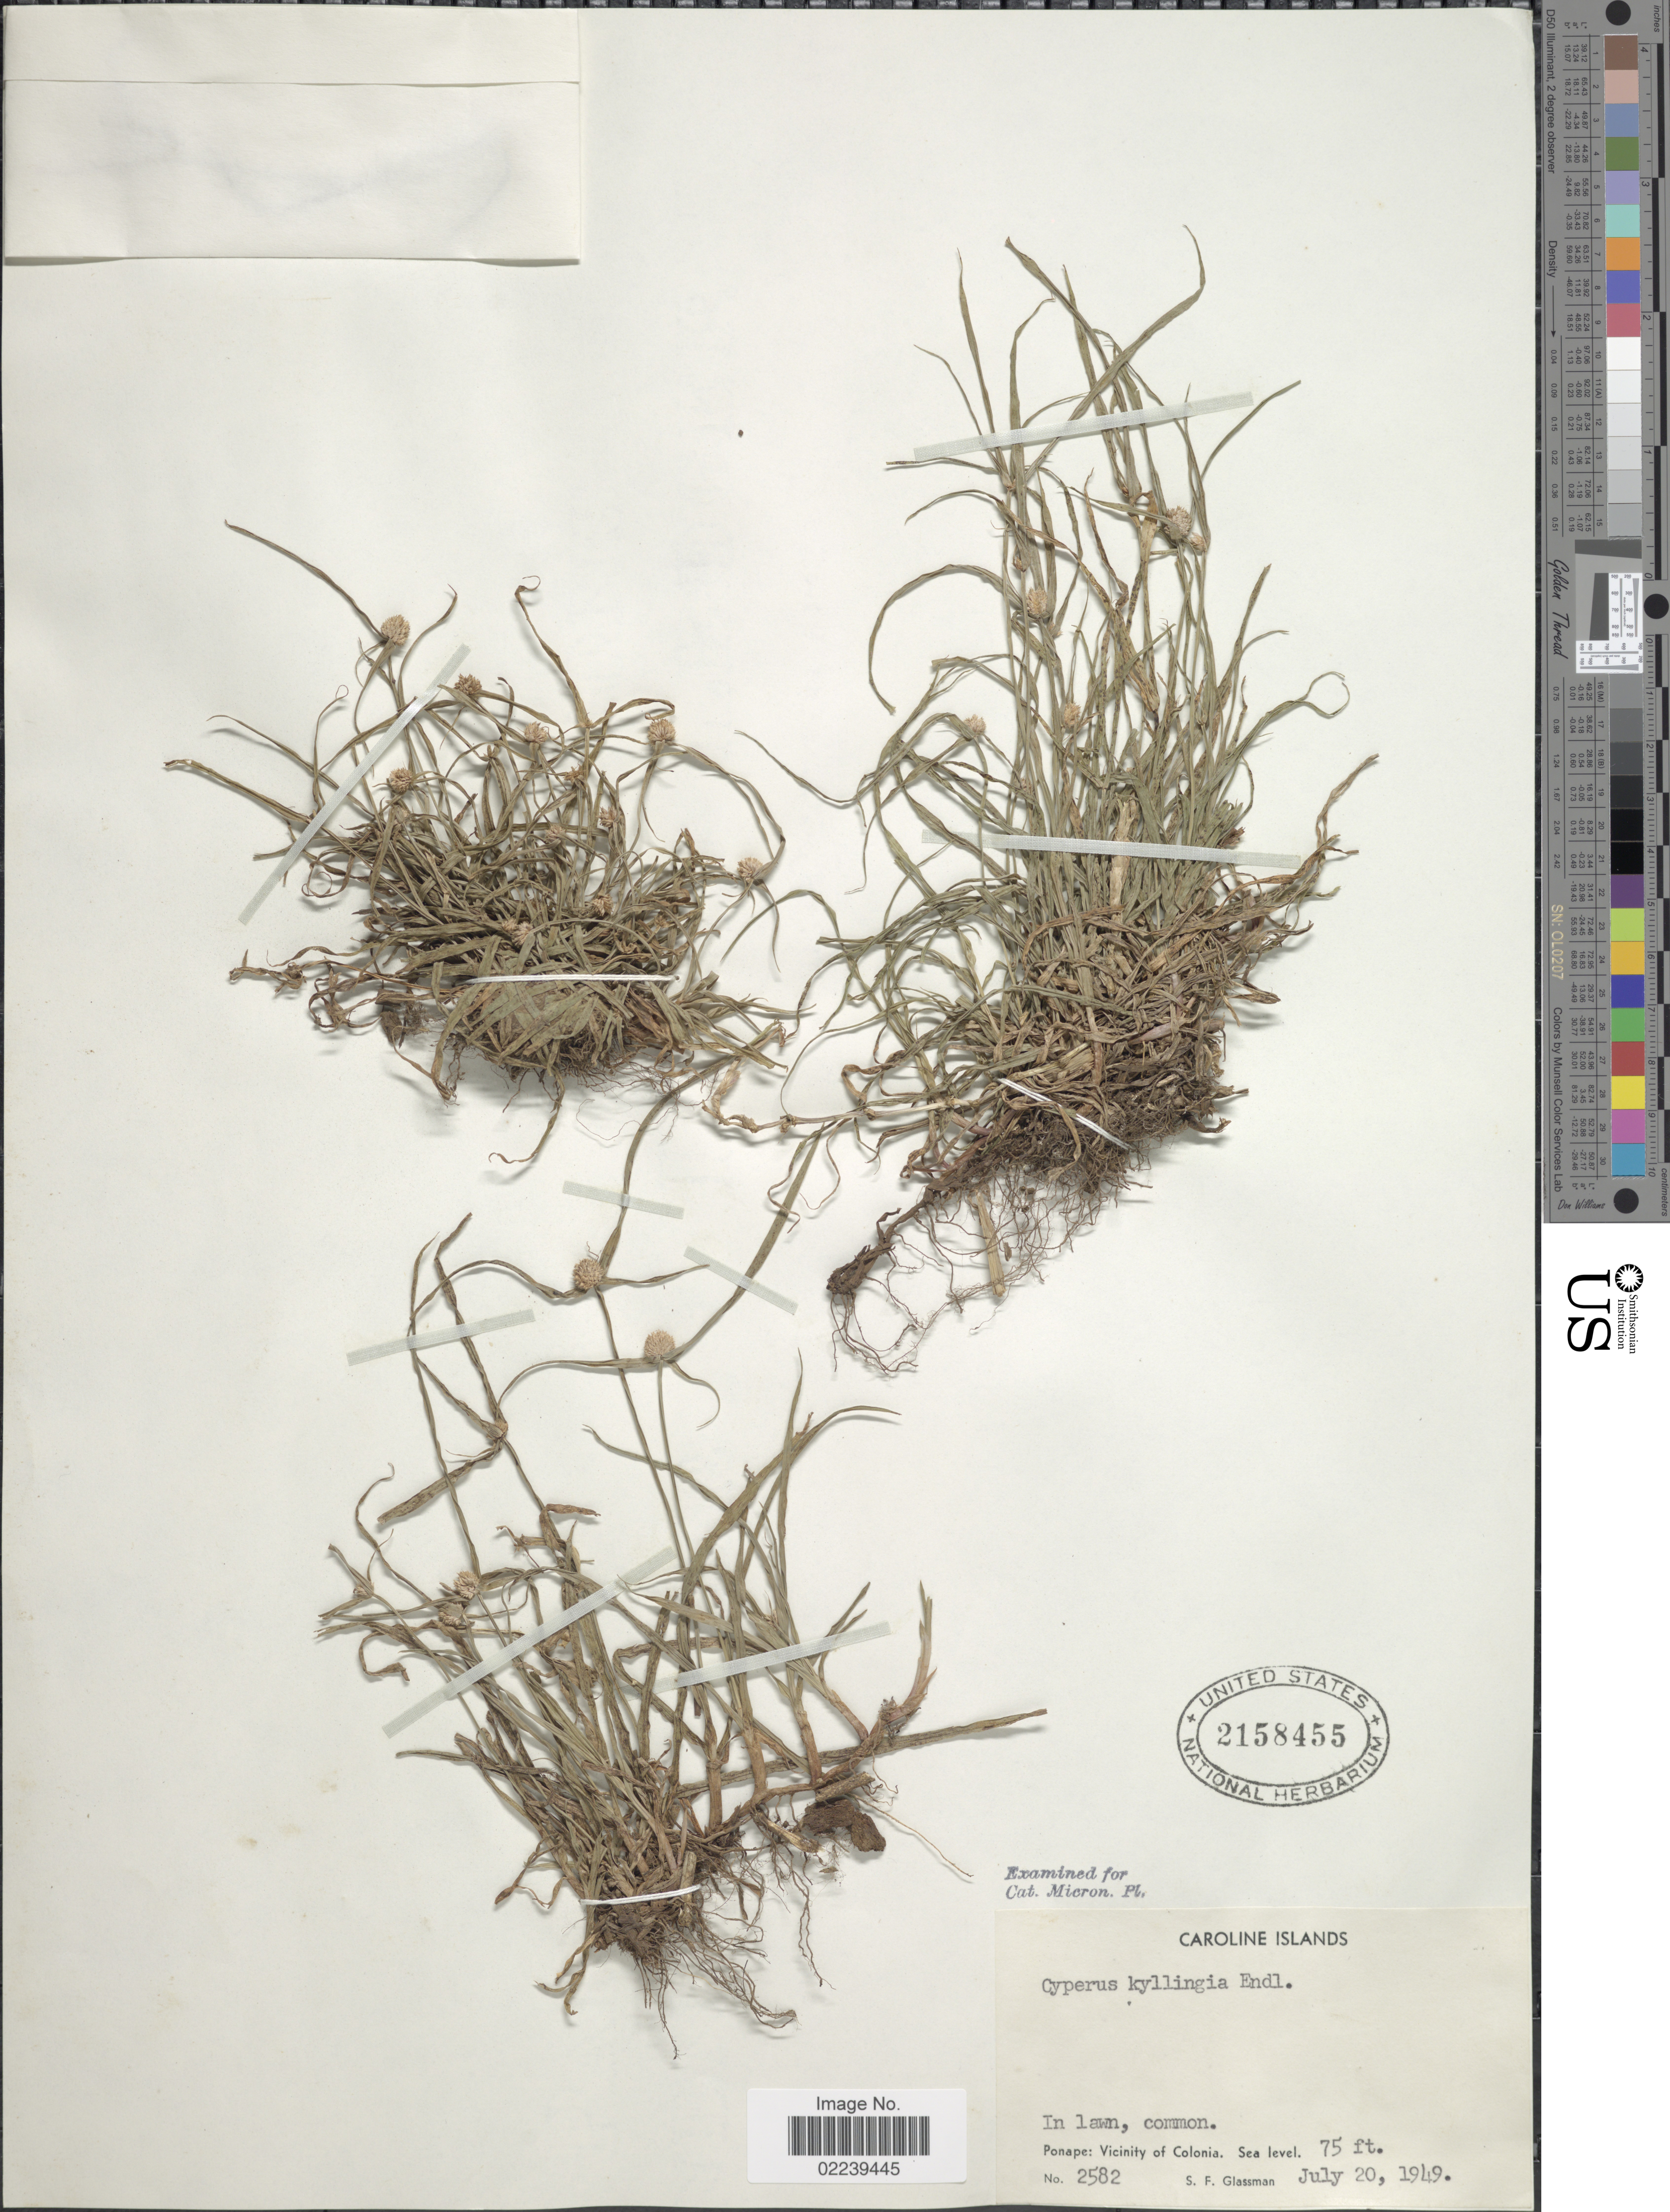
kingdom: Plantae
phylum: Tracheophyta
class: Liliopsida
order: Poales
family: Cyperaceae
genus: Cyperus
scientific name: Cyperus mindorensis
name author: (Steud.) Huygh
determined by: Strong, M. T., (US), Smithsonian Institution - National Museum of Natural History (UNITED STATES)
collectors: S. F. Glassman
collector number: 2582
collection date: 1949-07-20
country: Micronesia, Federated States of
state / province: Pohnpei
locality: Caroline Islands, In lawn, common, Ponape: Vicinity of Colonia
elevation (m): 23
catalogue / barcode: US 2158455